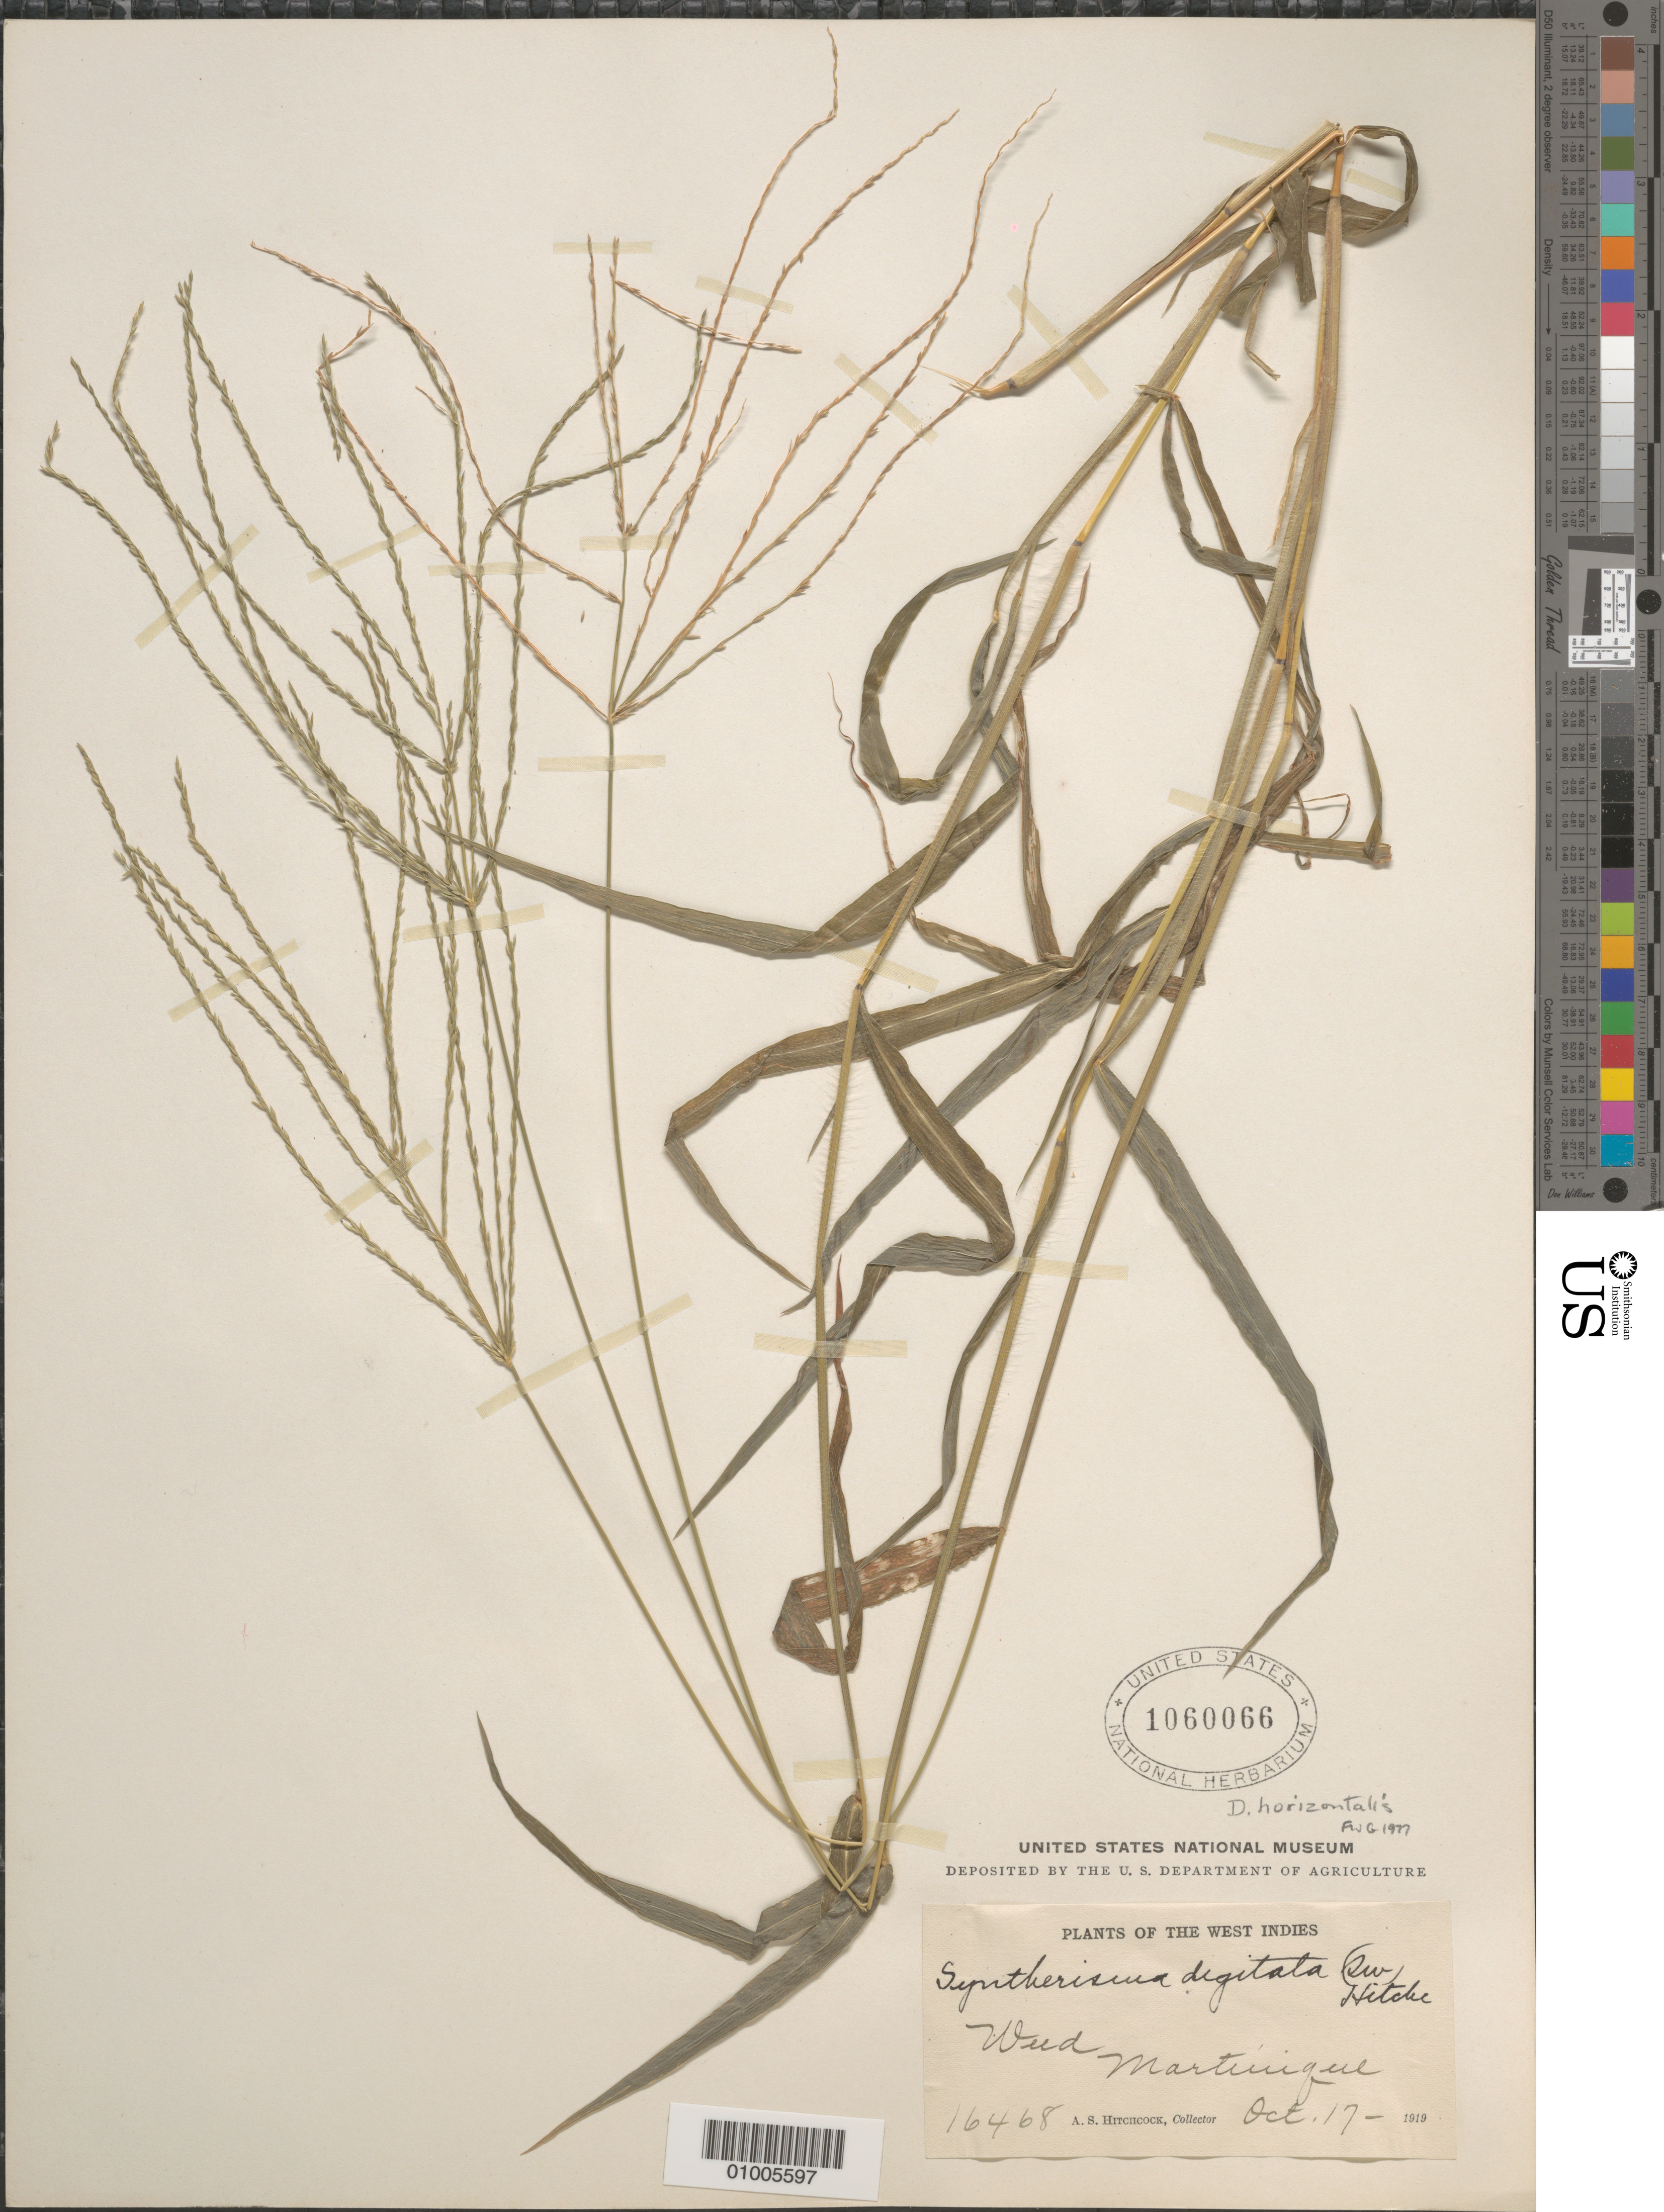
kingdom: Plantae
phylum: Tracheophyta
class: Liliopsida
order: Poales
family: Poaceae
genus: Digitaria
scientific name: Digitaria horizontalis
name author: Willd.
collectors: A. S. Hitchcock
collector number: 16468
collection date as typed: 17 Oct 1919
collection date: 1919-10-17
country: Martinique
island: Martinique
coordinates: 0 N, 0 E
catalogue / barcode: US 1060066